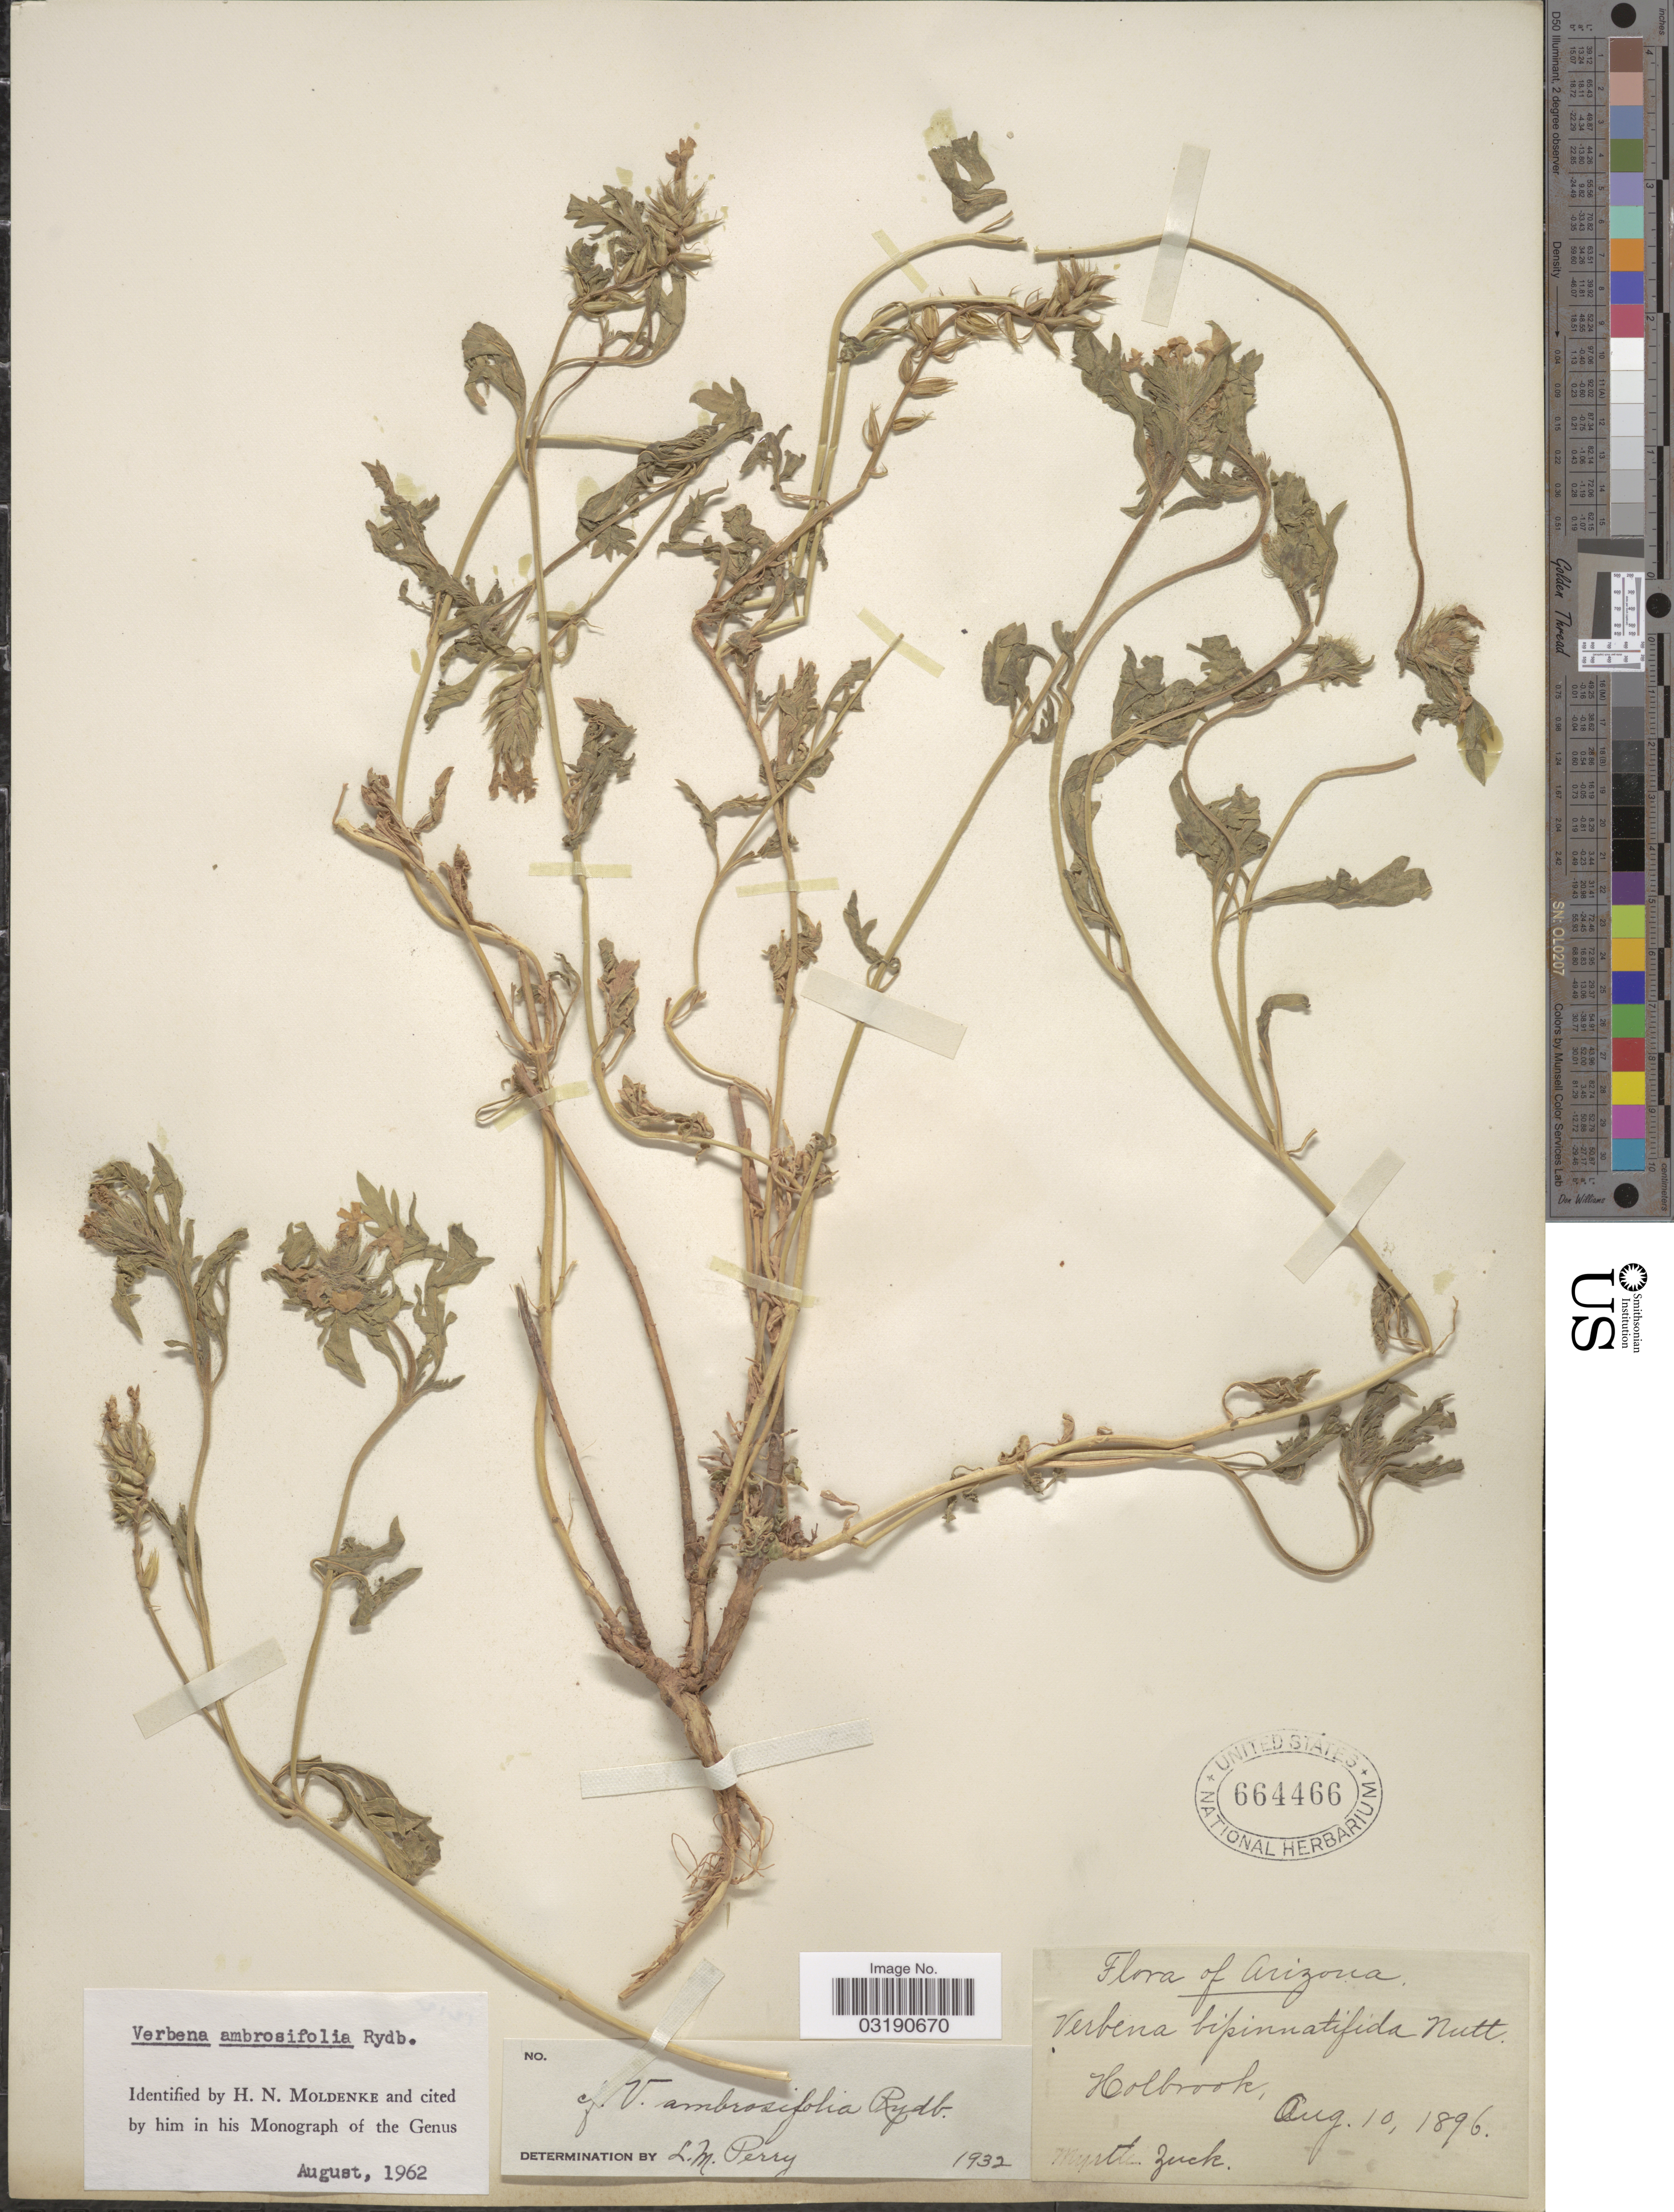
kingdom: Plantae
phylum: Tracheophyta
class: Magnoliopsida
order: Lamiales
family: Verbenaceae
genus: Verbena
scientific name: Verbena ambrosiifolia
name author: Rydb. ex Small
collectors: M. Zuck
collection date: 1896-08-10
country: United States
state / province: Arizona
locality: Holbrook.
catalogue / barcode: US 664466